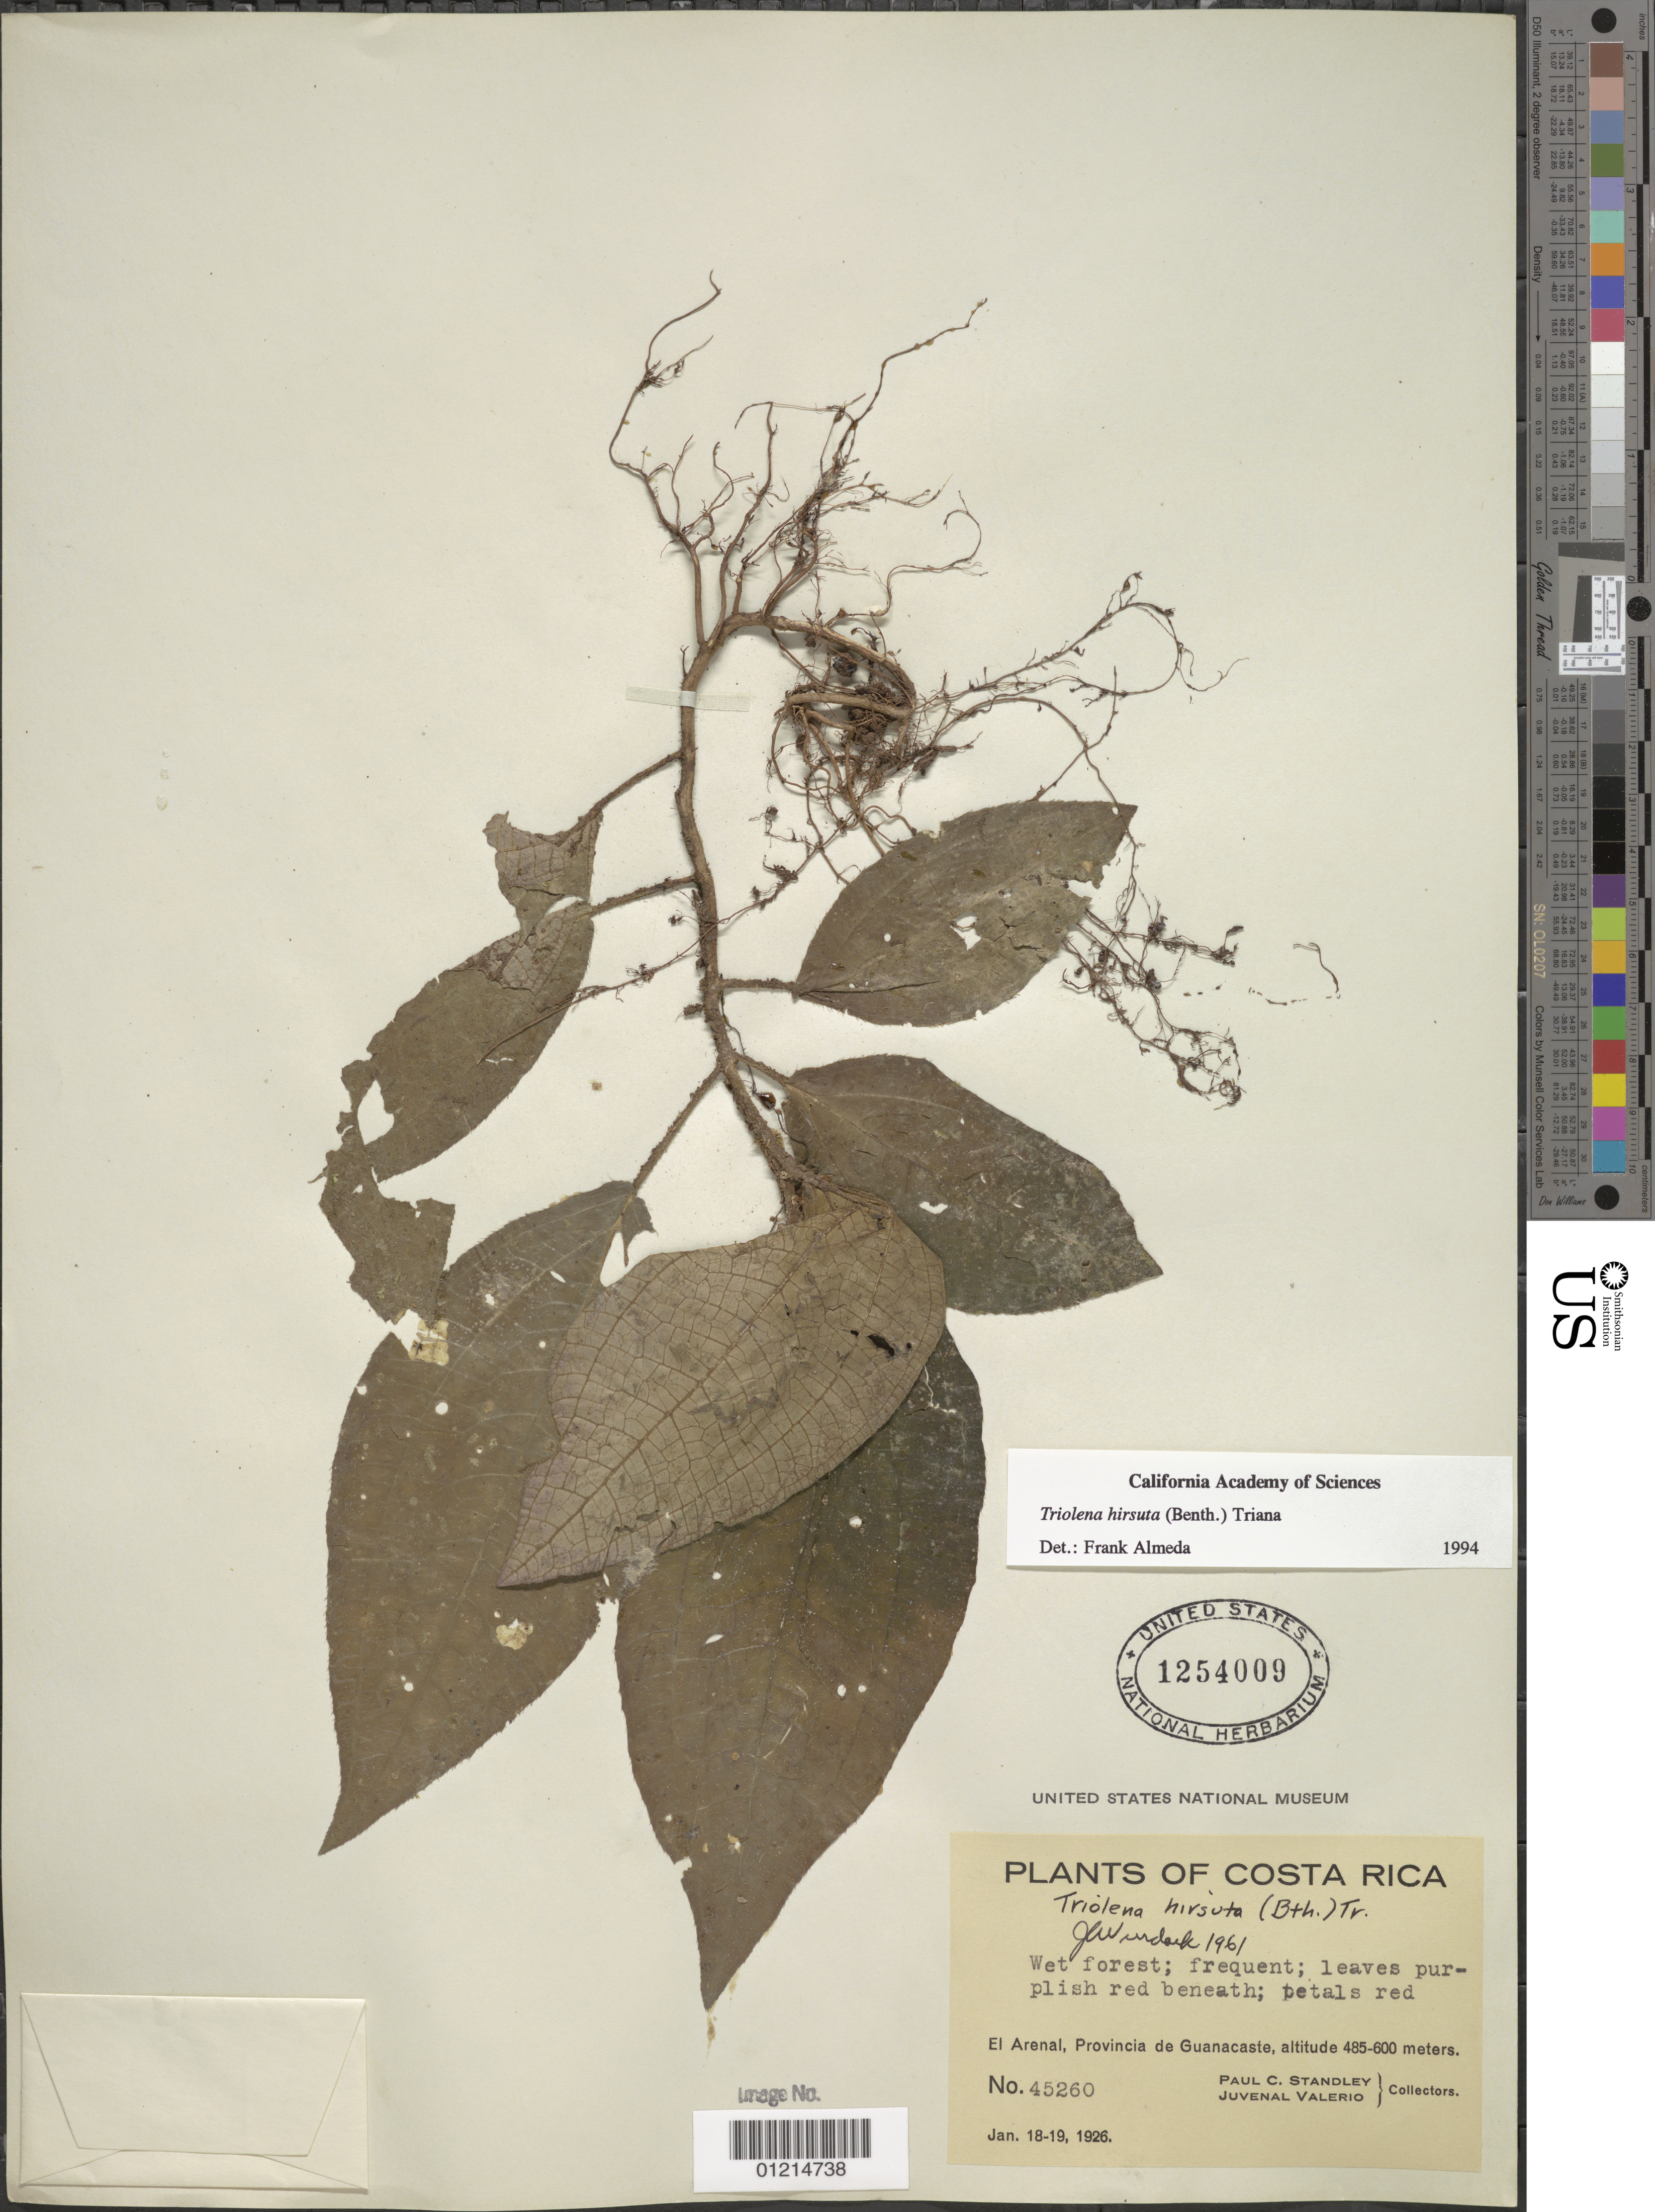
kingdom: Plantae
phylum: Tracheophyta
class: Magnoliopsida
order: Myrtales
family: Melastomataceae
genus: Triolena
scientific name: Triolena hirsuta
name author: (Benth.) Triana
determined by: Almeda, F.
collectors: P. C. Standley & J. Valerio R.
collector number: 45260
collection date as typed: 18 Jan 1926 and 19 Jan 1926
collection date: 1926-01-18,1926-01-19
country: Costa Rica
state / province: Guanacaste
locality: El Arenal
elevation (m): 485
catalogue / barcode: US 1254009